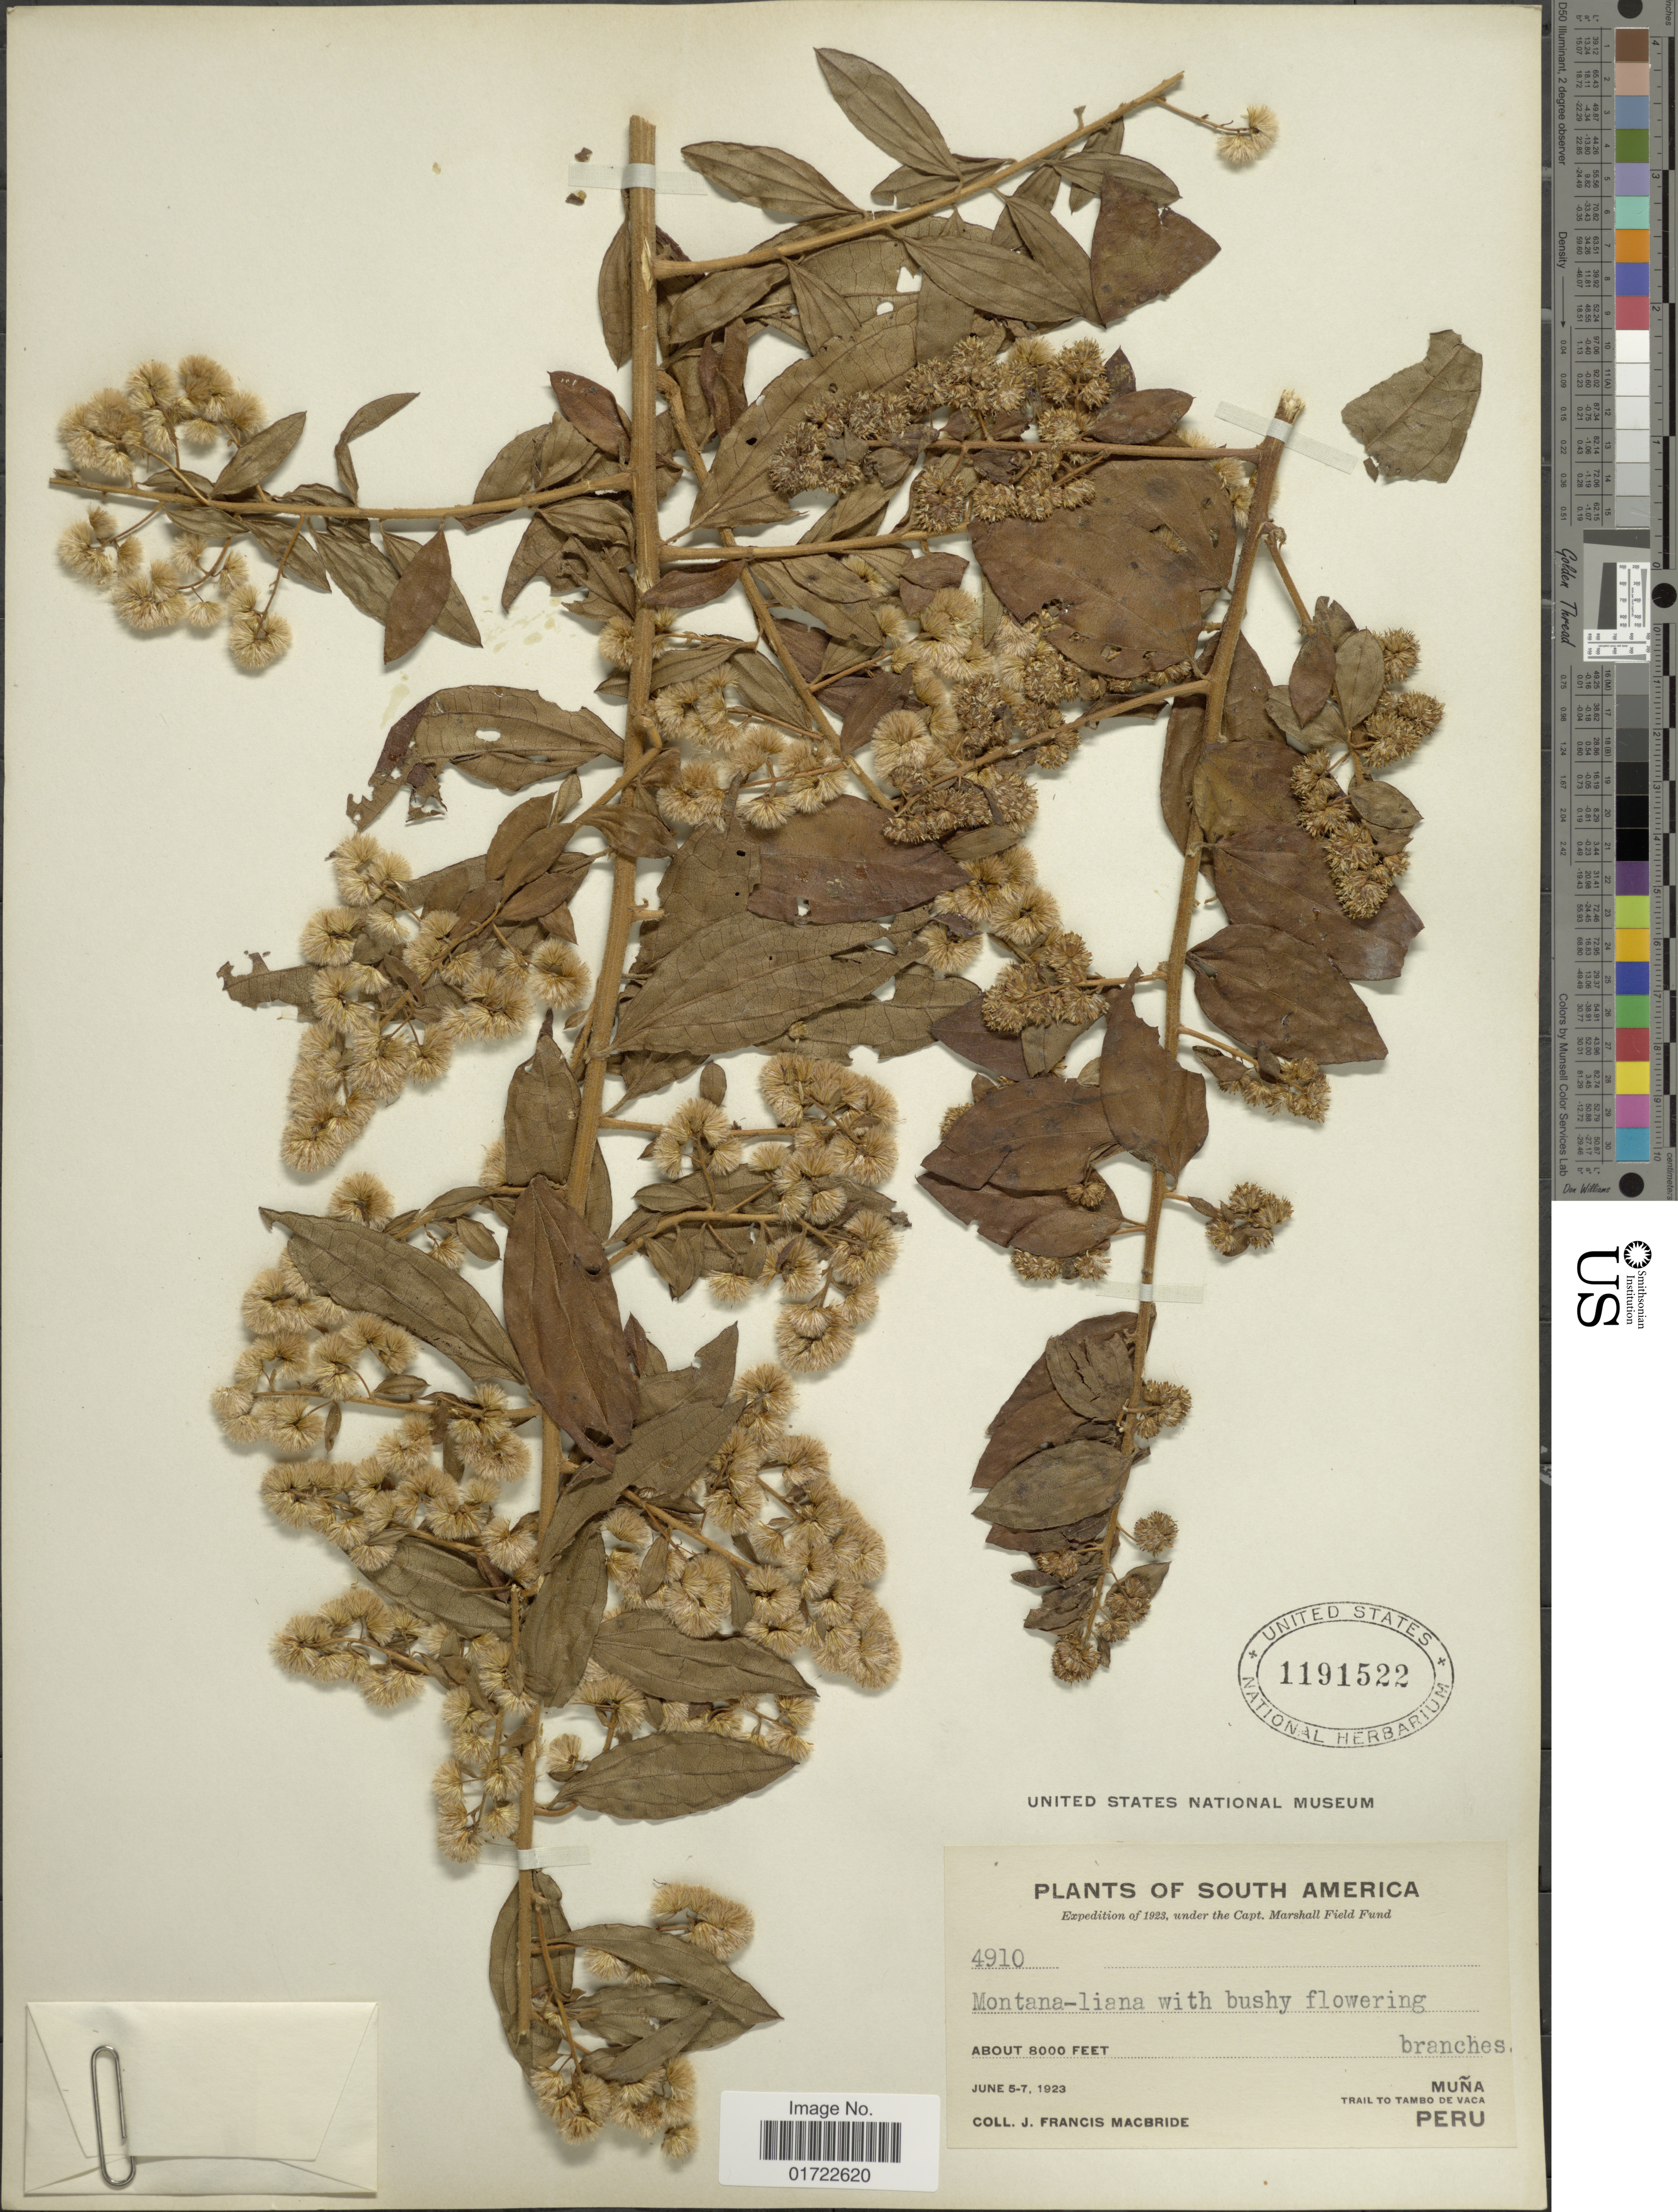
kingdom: Plantae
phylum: Tracheophyta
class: Magnoliopsida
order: Asterales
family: Asteraceae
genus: Baccharis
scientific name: Baccharis jelskii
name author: Hieron.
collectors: J. F. Macbride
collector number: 4910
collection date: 1923-06-05/1923-06-07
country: Peru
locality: South America, Muña, trail to Tambo de Vaca.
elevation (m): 2438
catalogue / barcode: US 1191522